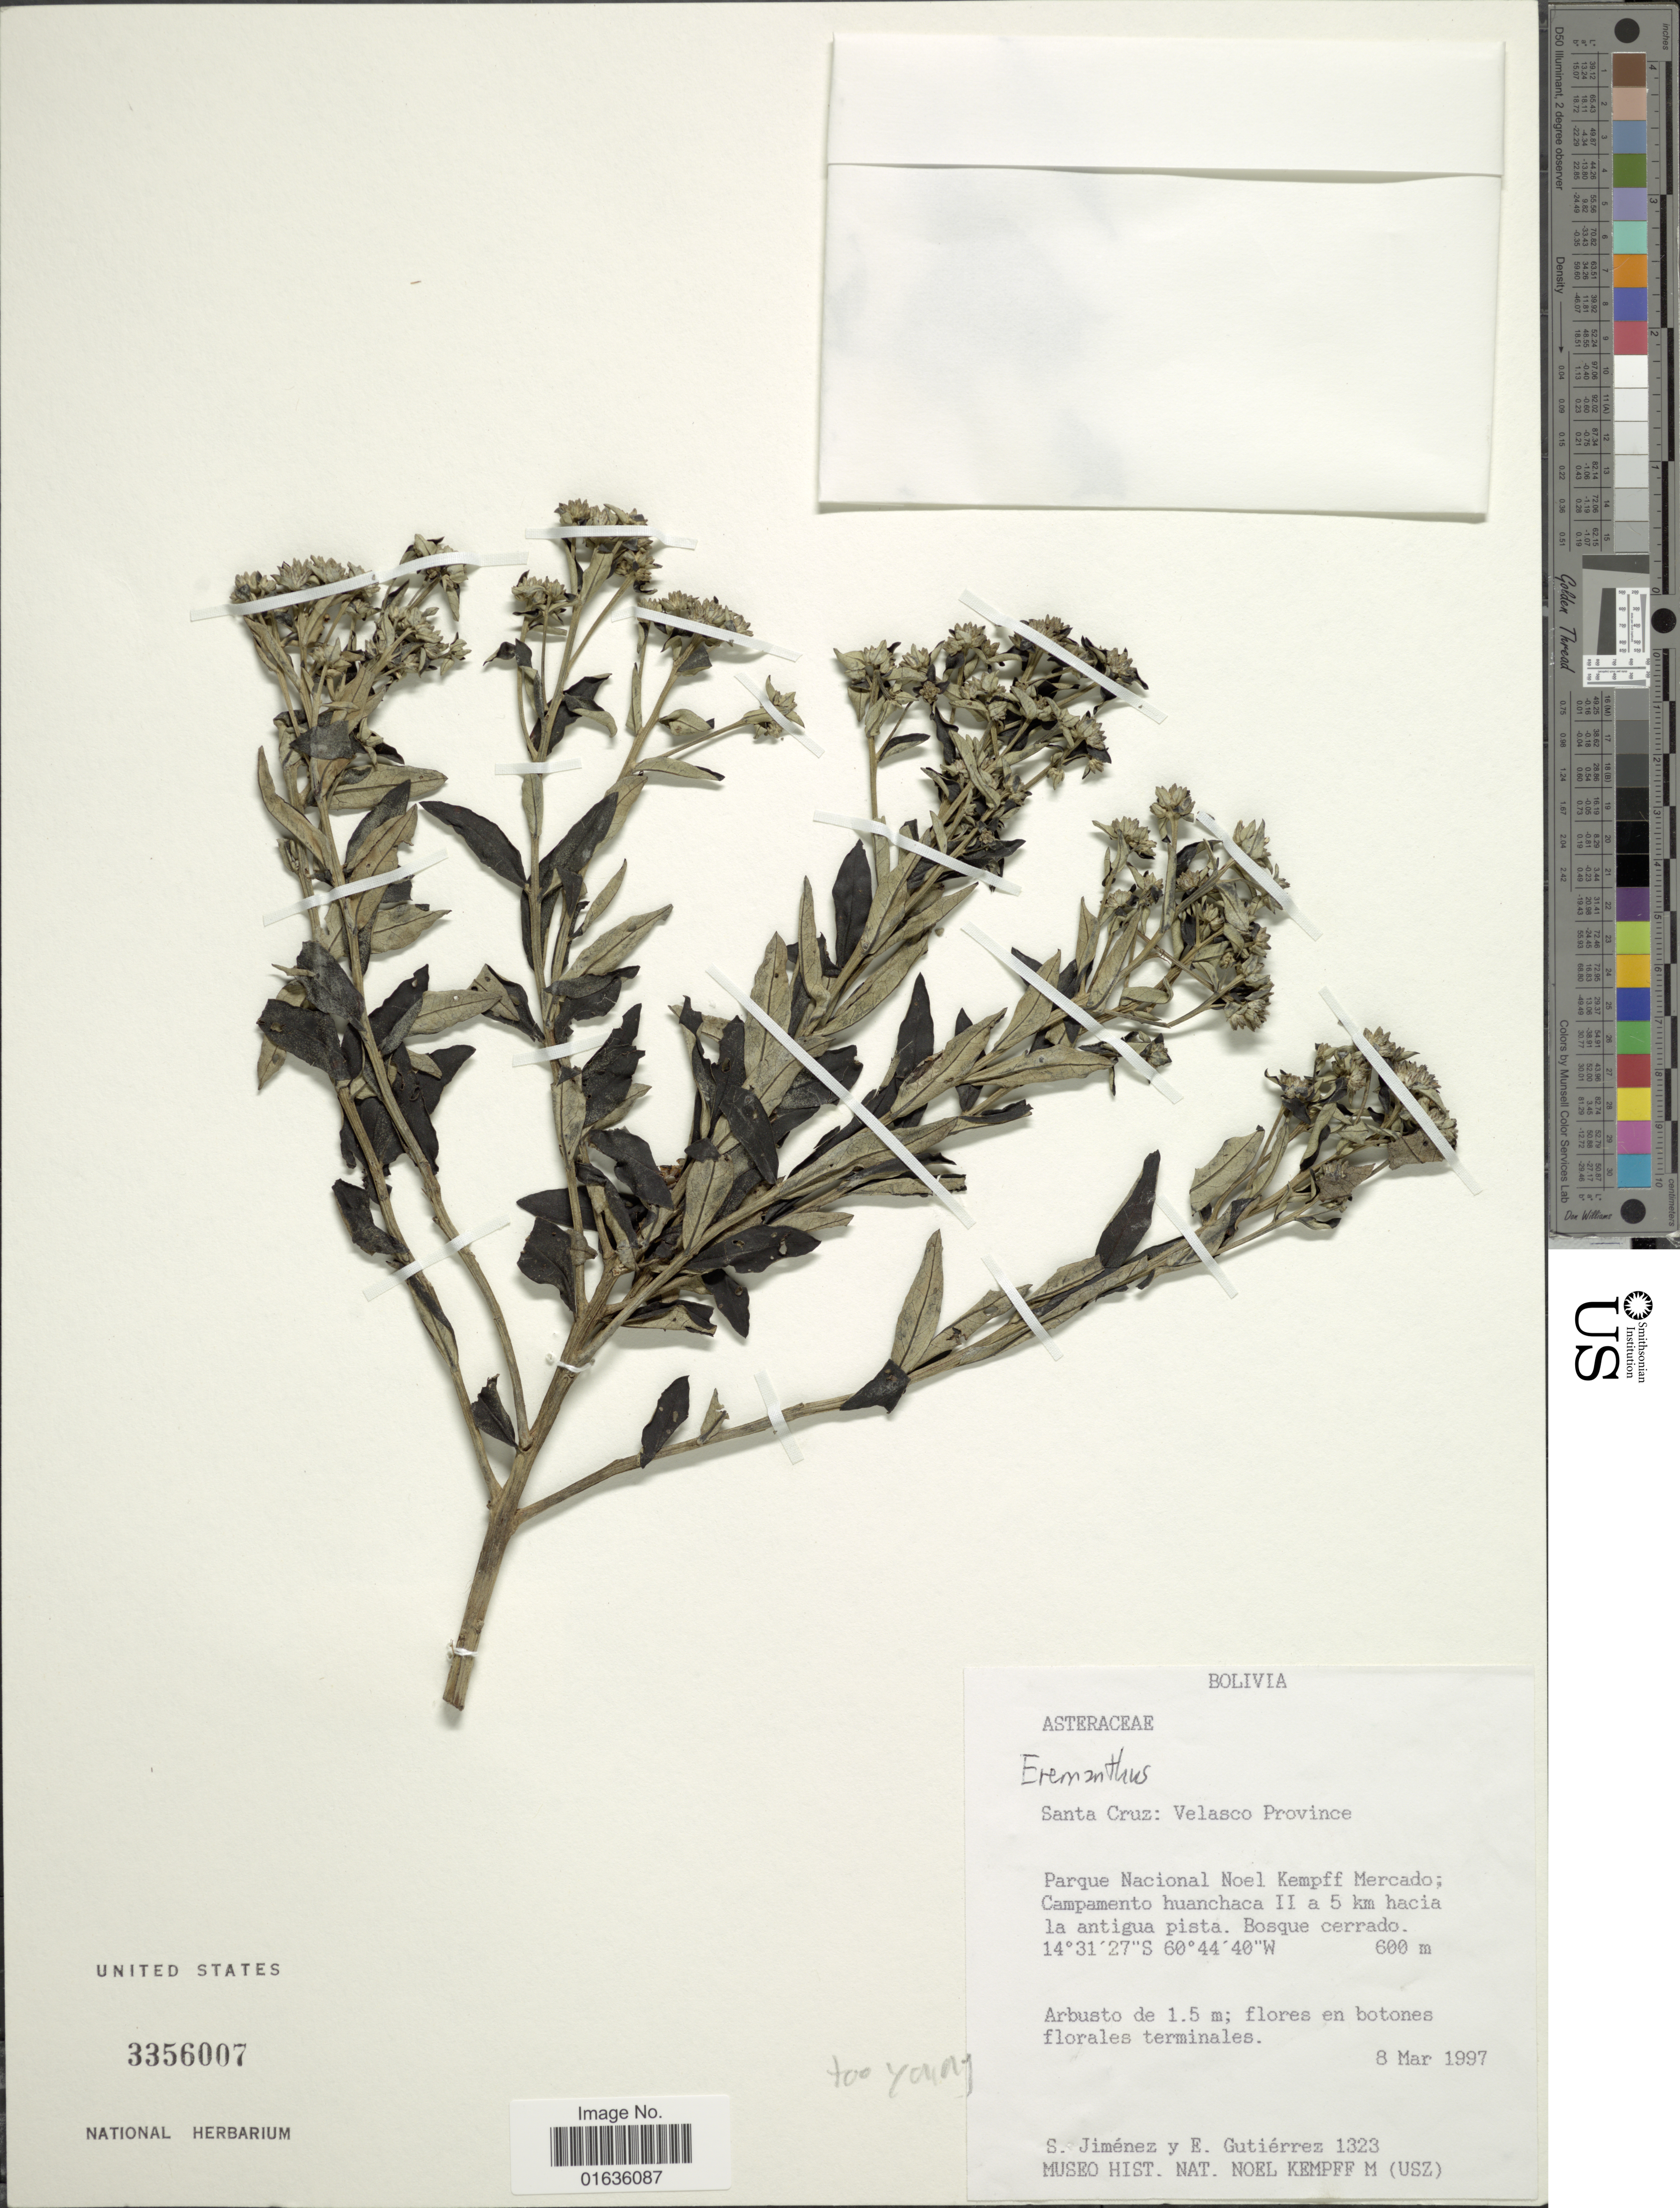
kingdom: Plantae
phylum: Tracheophyta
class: Magnoliopsida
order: Asterales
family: Asteraceae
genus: Eremanthus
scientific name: Eremanthus sp.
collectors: S. Jiménez & E. Gutiérrez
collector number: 1323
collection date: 1997-03-08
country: Bolivia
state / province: Santa Cruz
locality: Velasco Province. Parque Nacional Noel Kempff Mercado; Campamento huanchaca II a 5 km hacia la antigua pista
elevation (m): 600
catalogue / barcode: US 3356007